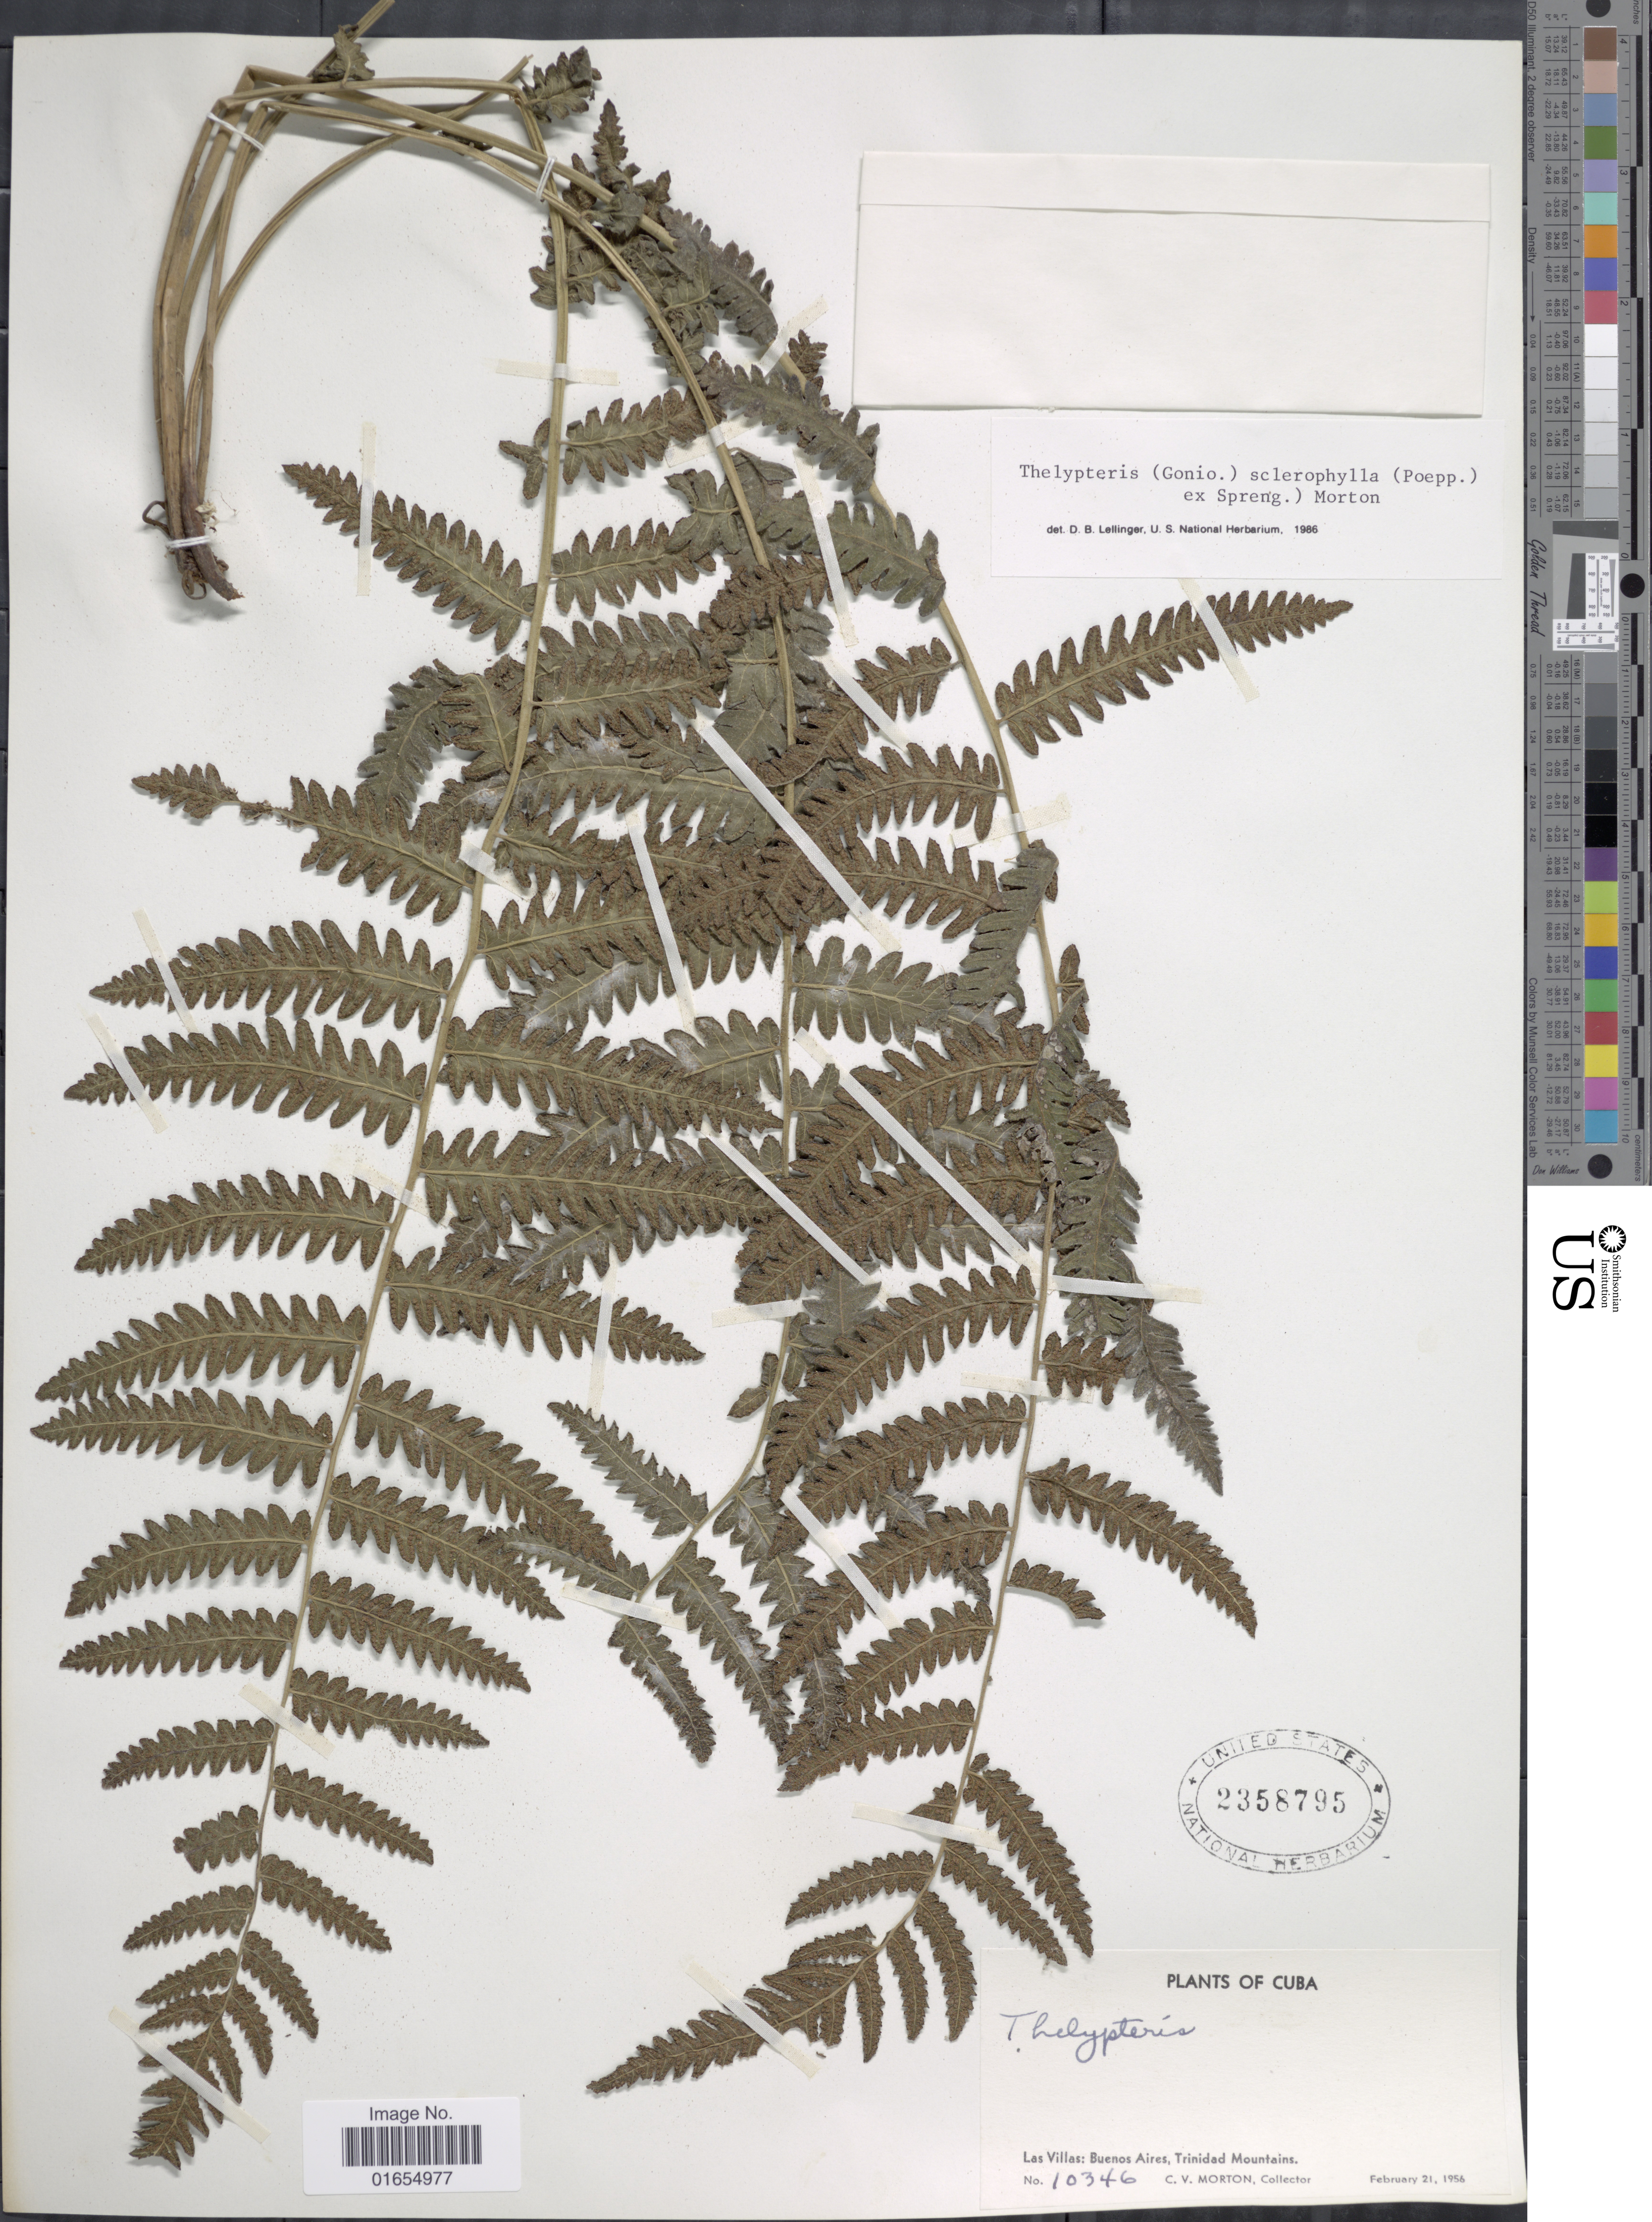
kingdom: Plantae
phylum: Tracheophyta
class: Polypodiopsida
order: Polypodiales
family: Thelypteridaceae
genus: Goniopteris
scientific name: Goniopteris sclerophylla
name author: (Poepp.) C.V. Morton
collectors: C. V. Morton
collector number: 10346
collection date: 1956-02-21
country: Cuba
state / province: Las Villas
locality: Buenos Aires, Trinidad Mountains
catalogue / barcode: US 2358795